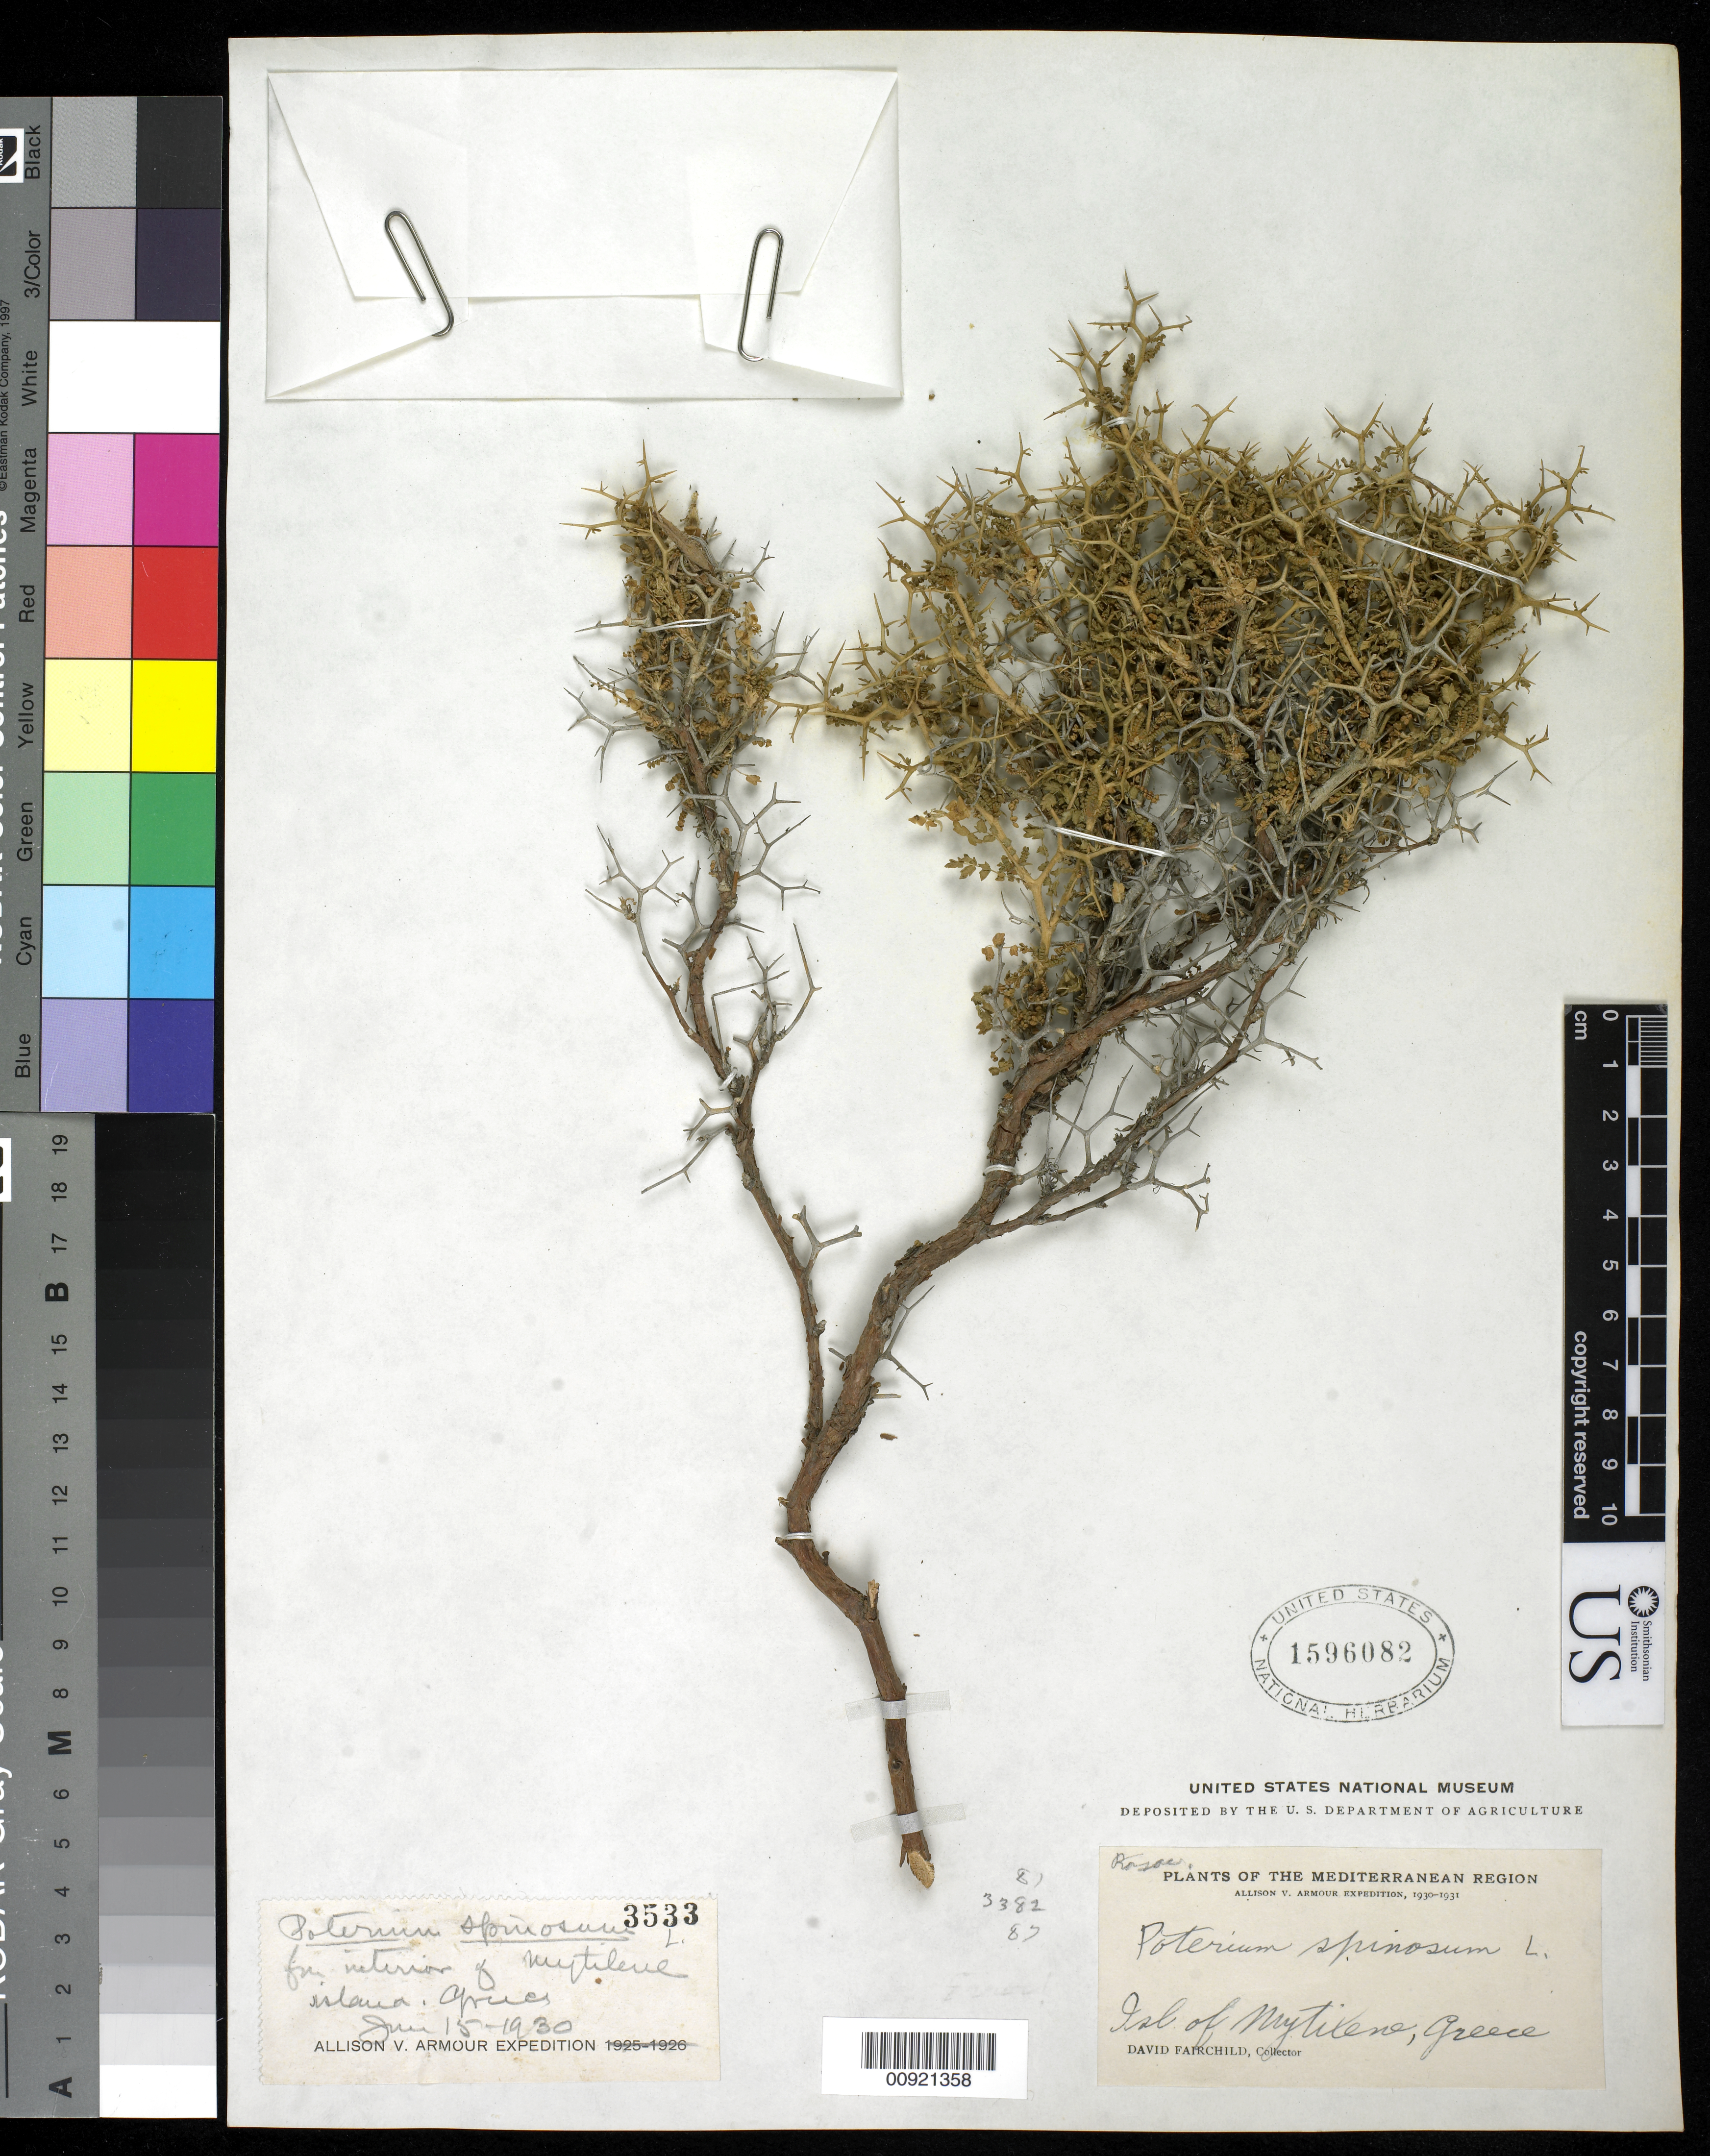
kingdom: Plantae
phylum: Tracheophyta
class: Magnoliopsida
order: Rosales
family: Rosaceae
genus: Sarcopoterium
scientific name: Sarcopoterium spinosum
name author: (L.) Spach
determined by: Strong, Mark T., (BOT), Smithsonian Institution - National Museum of Natural History (UNITED STATES)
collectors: D. G. Fairchild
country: Greece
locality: Isle of Mytixene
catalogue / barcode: US 1596082